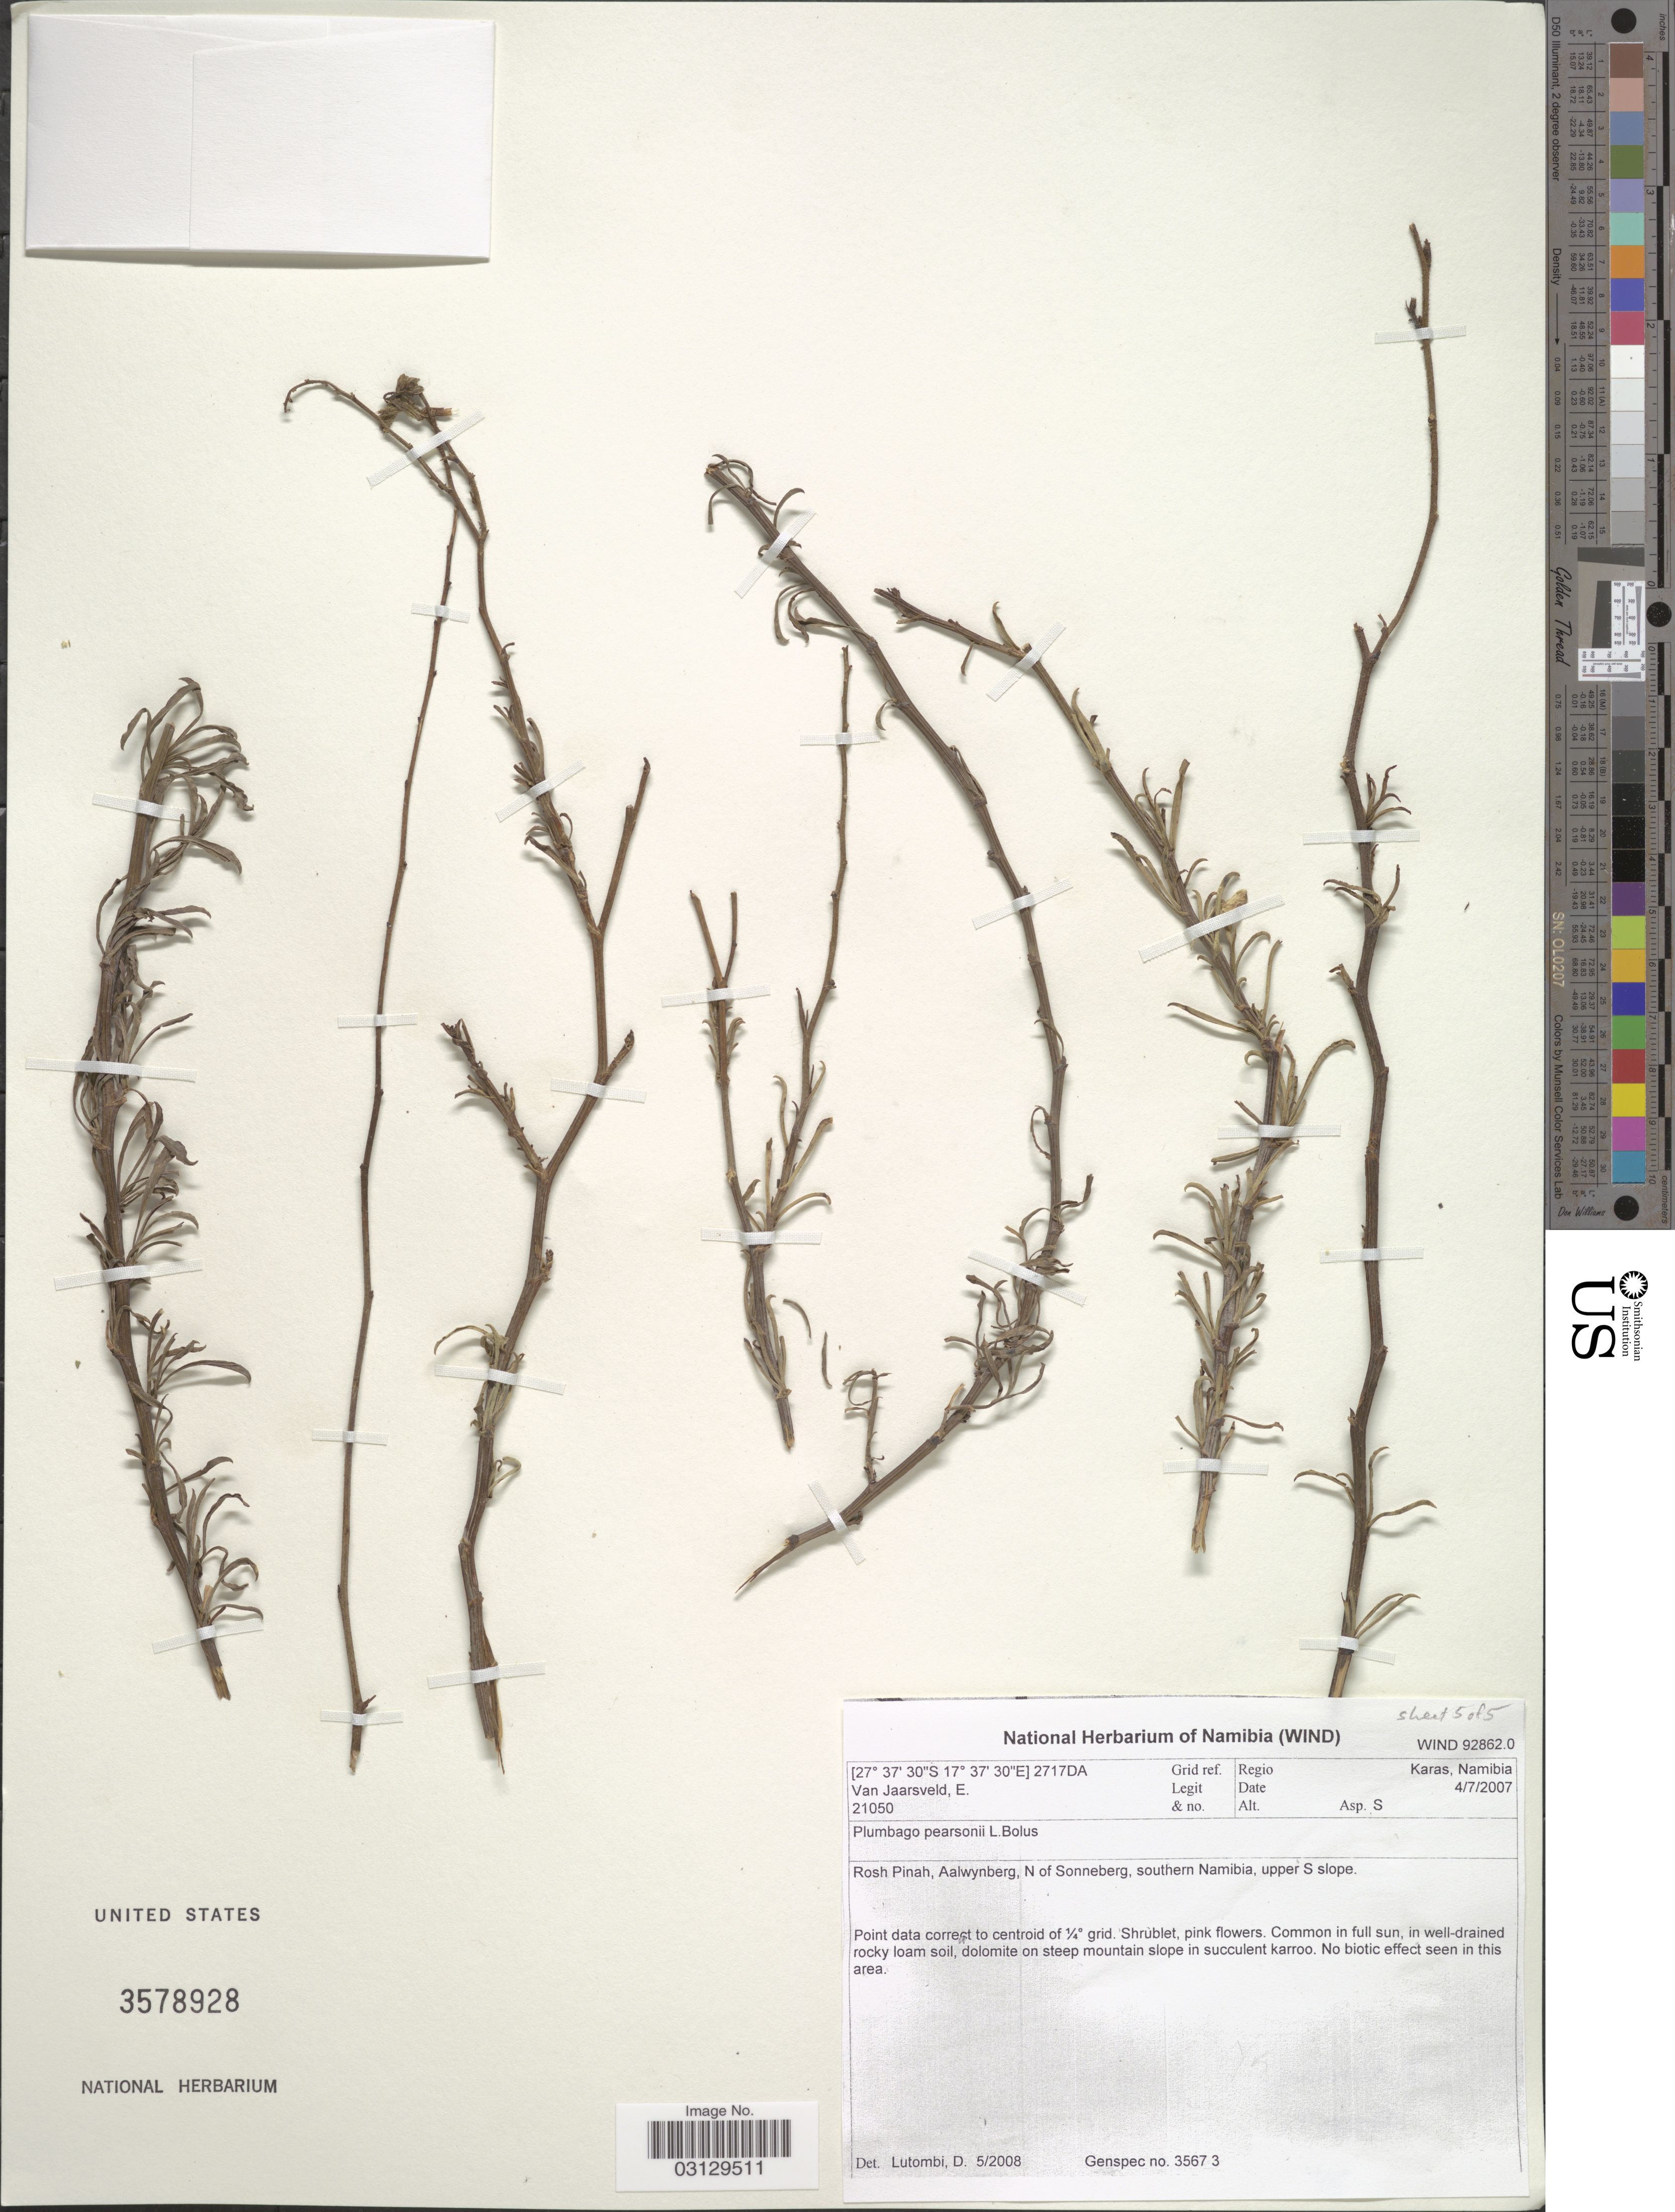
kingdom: Plantae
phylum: Tracheophyta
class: Magnoliopsida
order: Caryophyllales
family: Plumbaginaceae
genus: Plumbago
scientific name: Plumbago pearsonii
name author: L. Bolus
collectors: E. van Jaarsveld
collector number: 21050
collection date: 2007-07-04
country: Namibia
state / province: Karas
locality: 2717DA Grid ref. Rosh Pinah, Aalwynberg, N of Sonneberg, southern Namibia, upper S slope.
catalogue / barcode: US 3578928